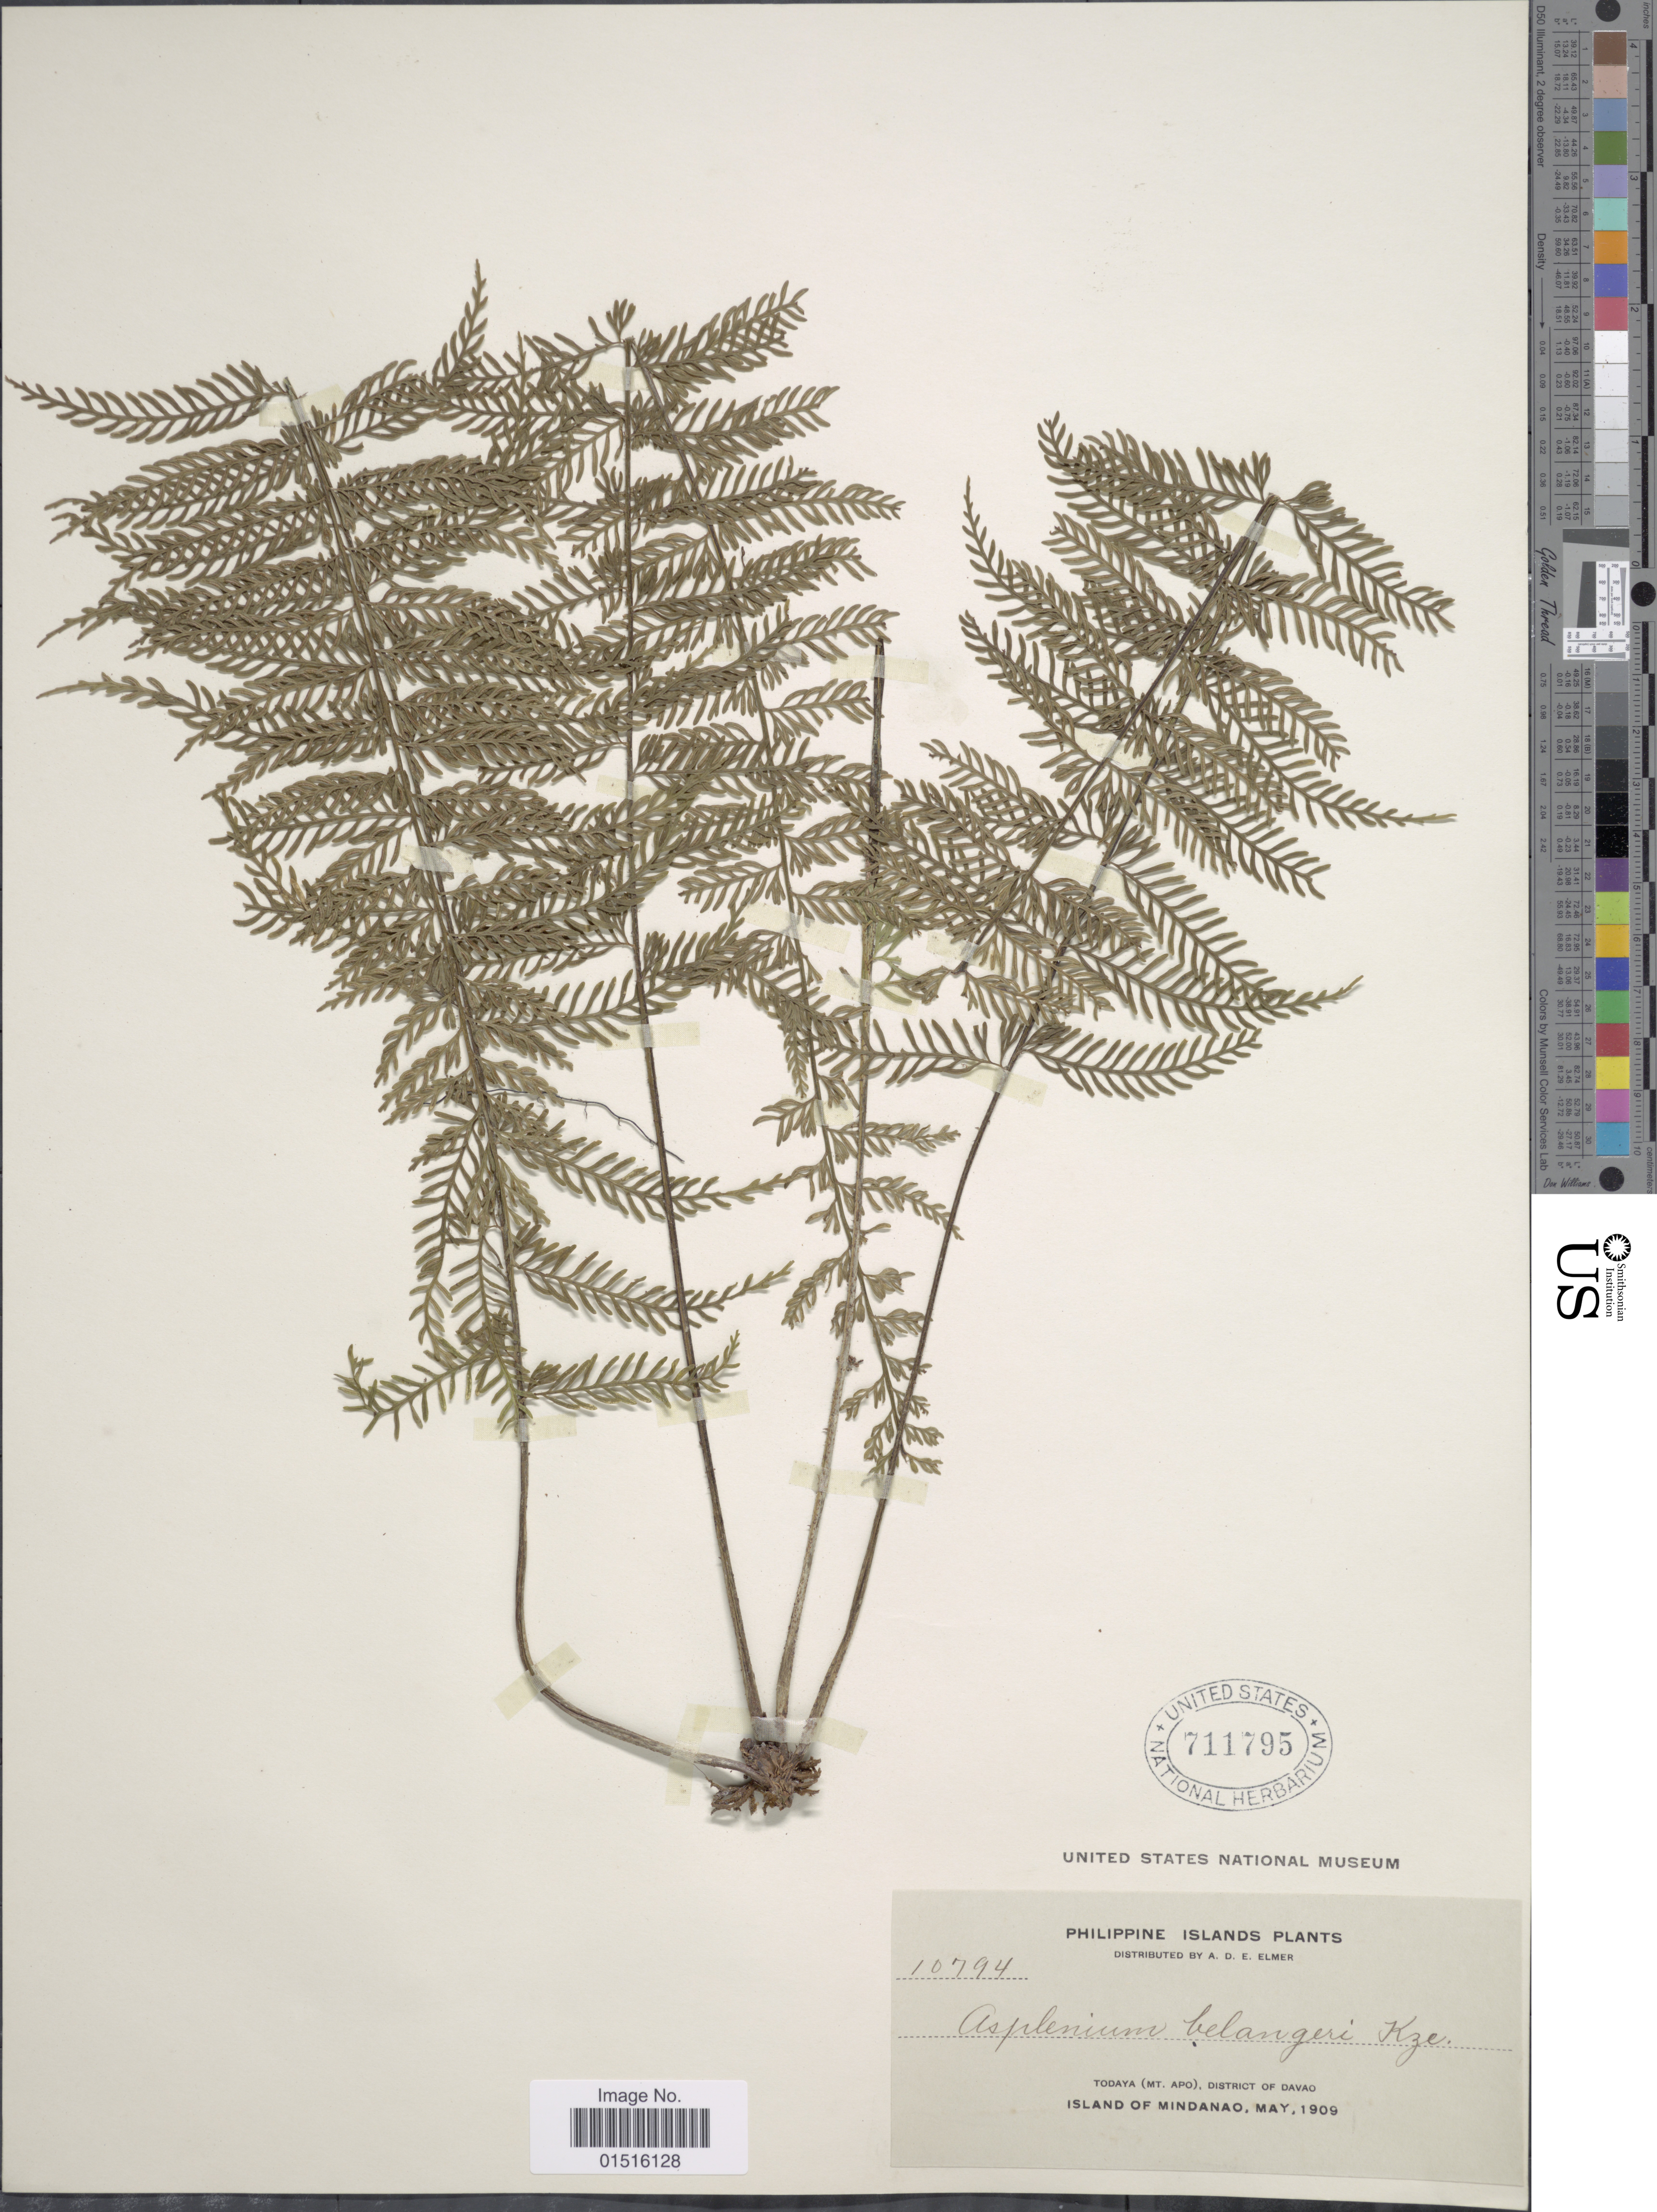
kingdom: Plantae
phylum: Tracheophyta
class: Polypodiopsida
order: Polypodiales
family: Aspleniaceae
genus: Asplenium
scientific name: Asplenium belangeri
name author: Bory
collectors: A. D. E. Elmer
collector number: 10794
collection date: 1909-05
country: Philippines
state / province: Davao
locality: Todaya (mt. Apo), District of Davao , Island of Mindanao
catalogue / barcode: US 711795